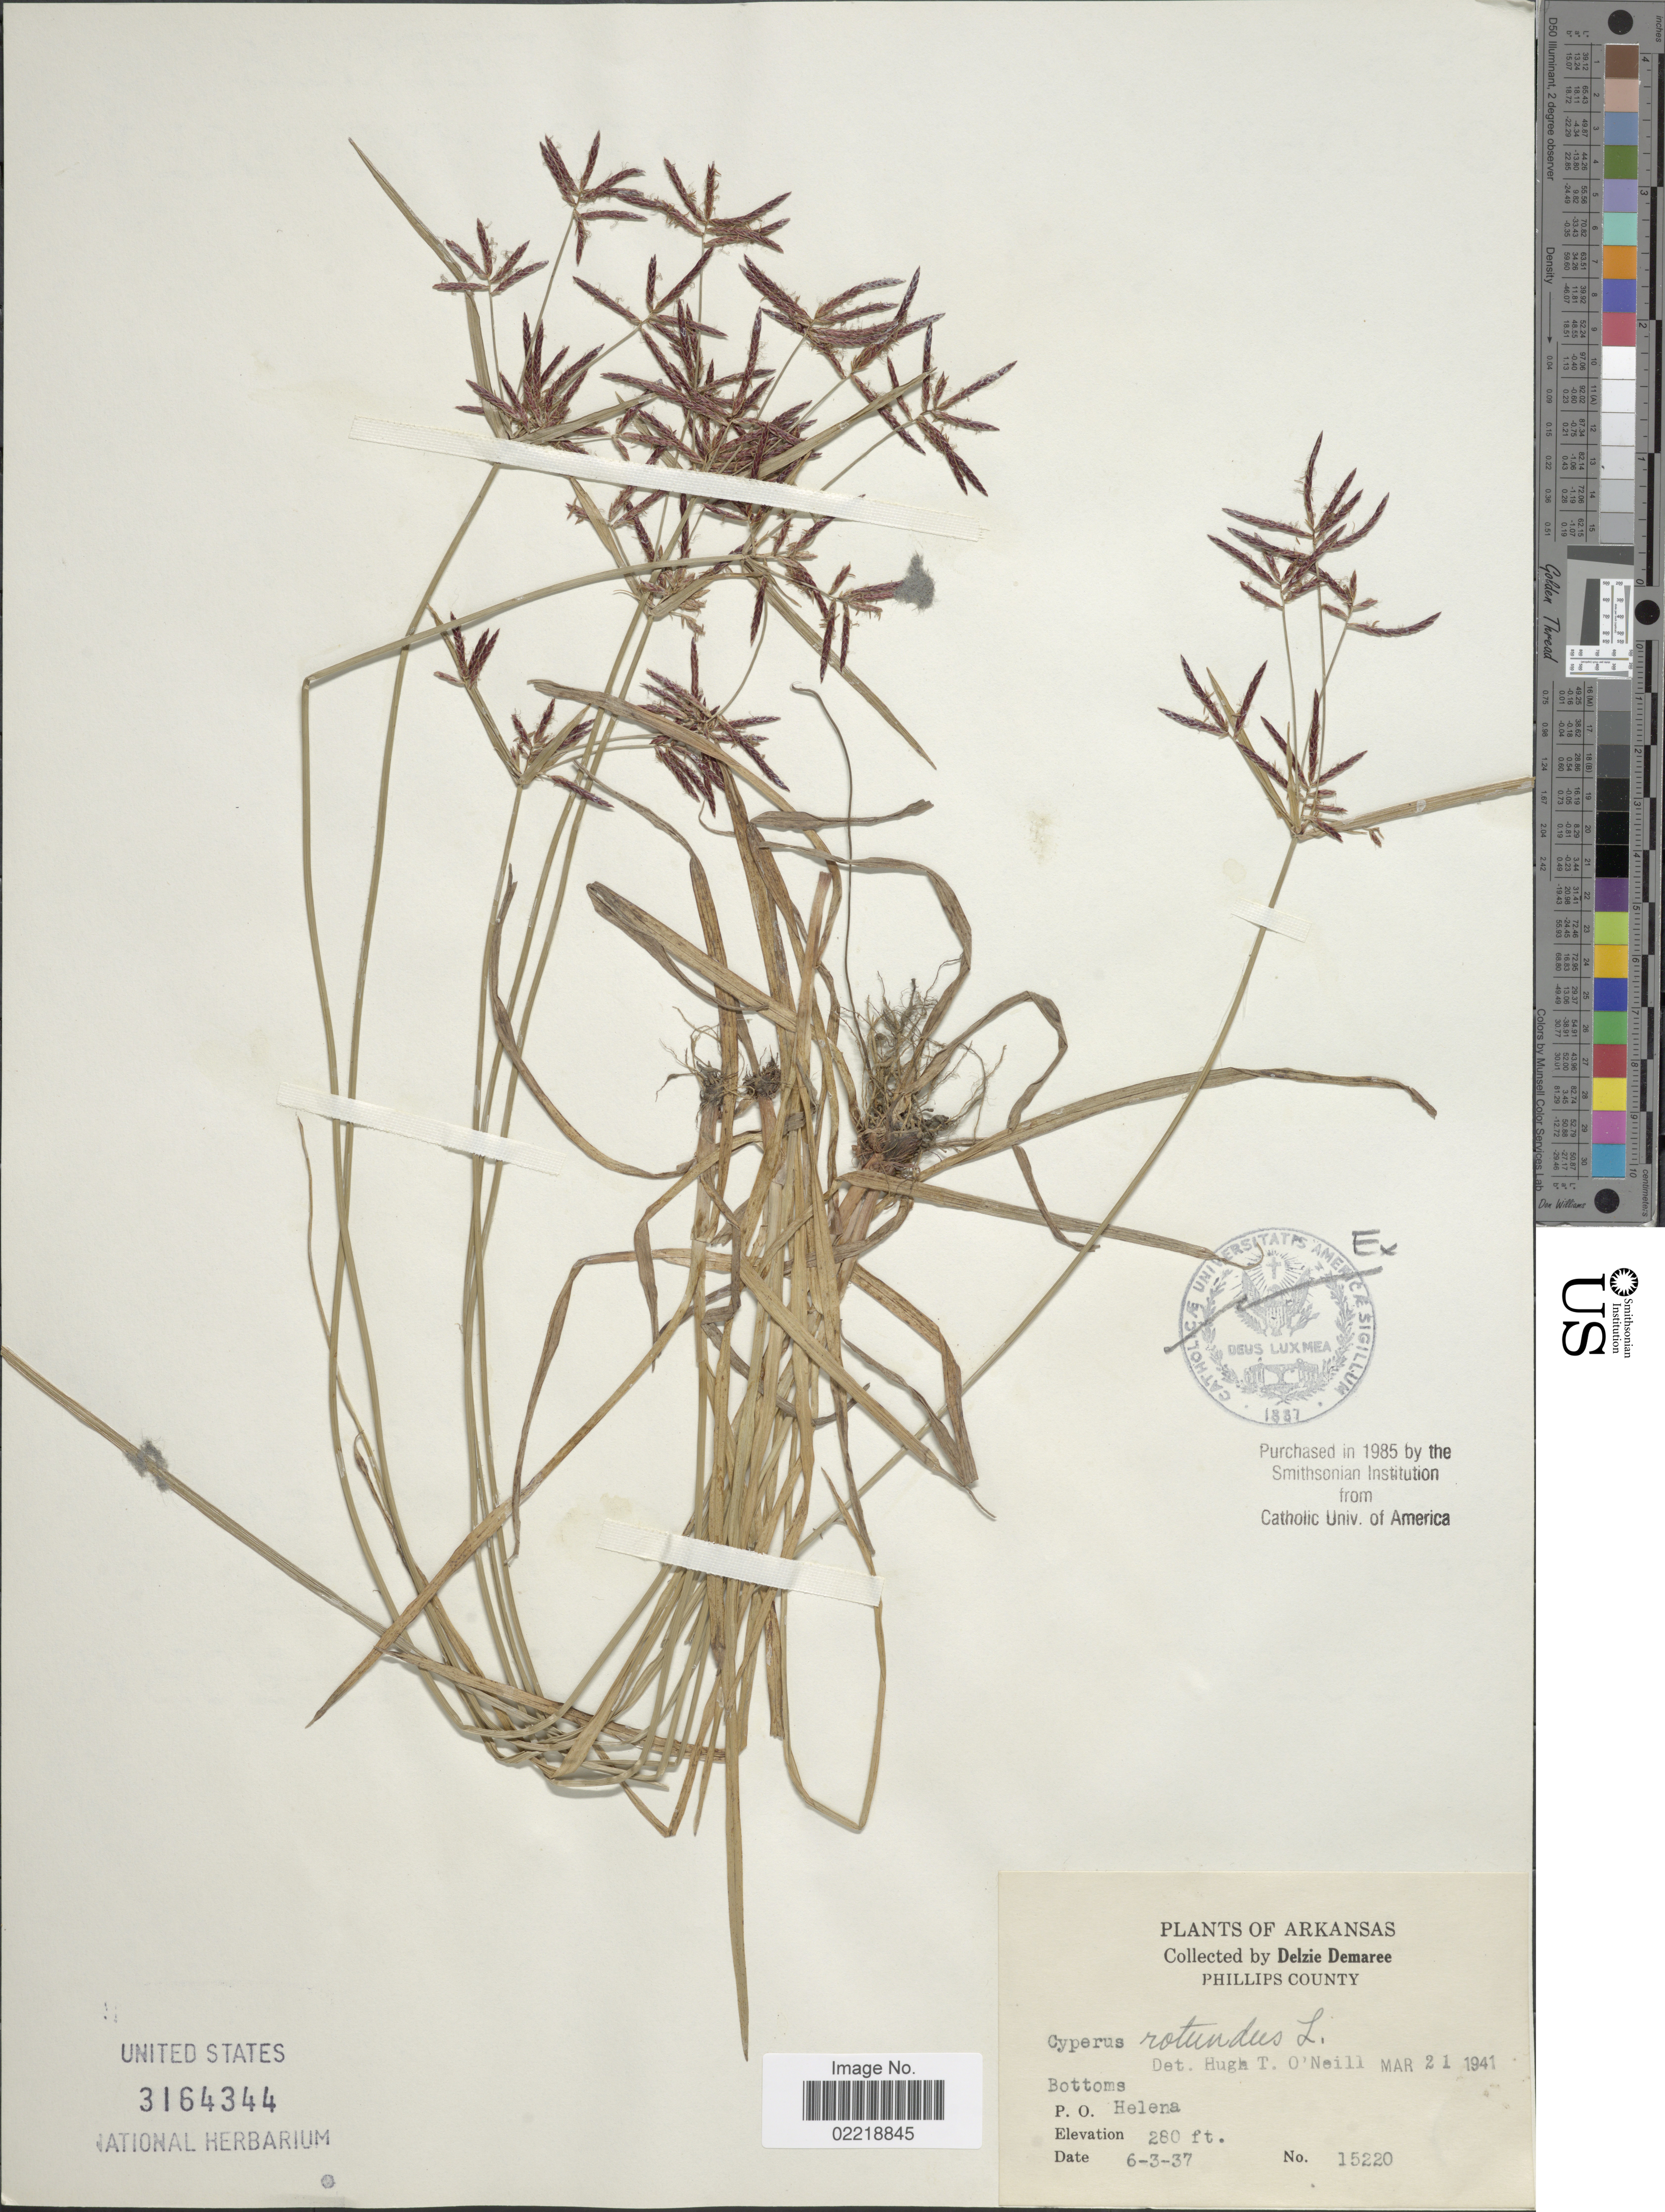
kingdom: Plantae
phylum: Tracheophyta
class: Liliopsida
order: Poales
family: Cyperaceae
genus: Cyperus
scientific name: Cyperus rotundus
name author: L.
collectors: D. Demaree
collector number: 15220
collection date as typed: Transcribed d/m/y: 3/6/37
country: United States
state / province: Arkansas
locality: Phillips County, Bottoms, P.O. Helena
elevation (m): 85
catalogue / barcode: US 3164344